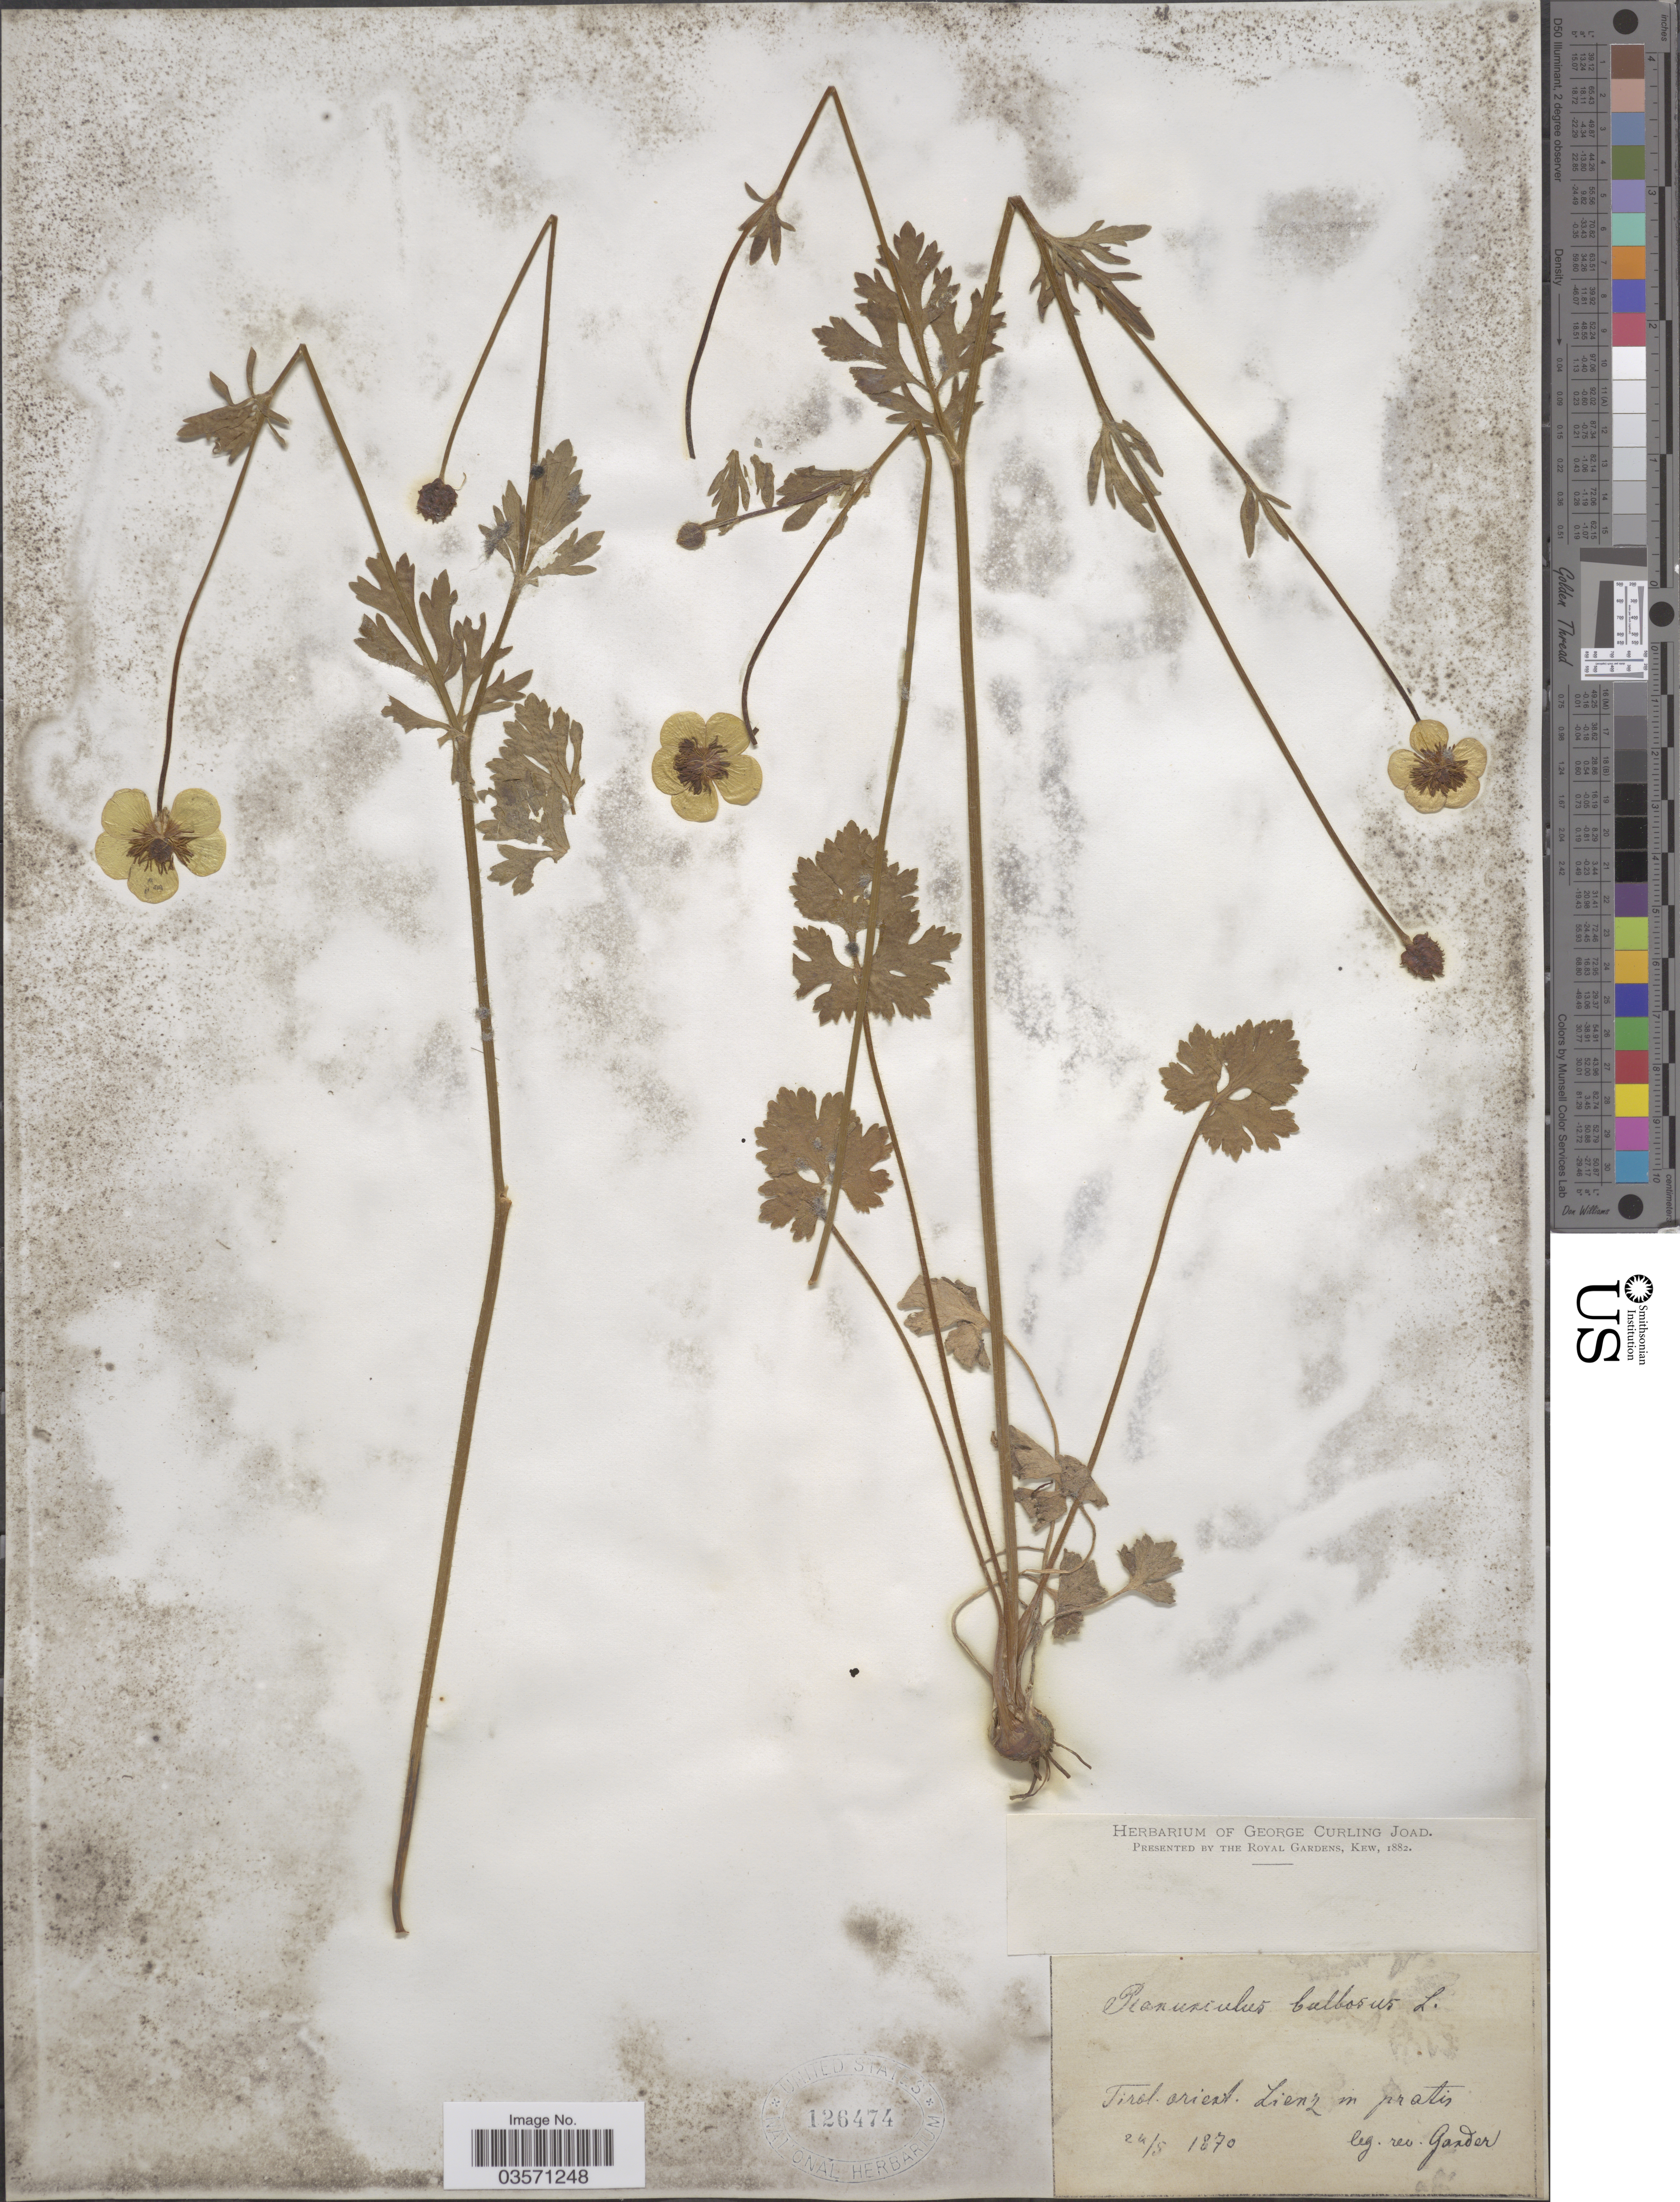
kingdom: Plantae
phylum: Tracheophyta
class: Magnoliopsida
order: Ranunculales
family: Ranunculaceae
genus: Ranunculus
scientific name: Ranunculus bulbosus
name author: L.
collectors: Gander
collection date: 1870-05-24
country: Austria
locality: Tirol. orient. Lienz in pratis.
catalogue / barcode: US 126474